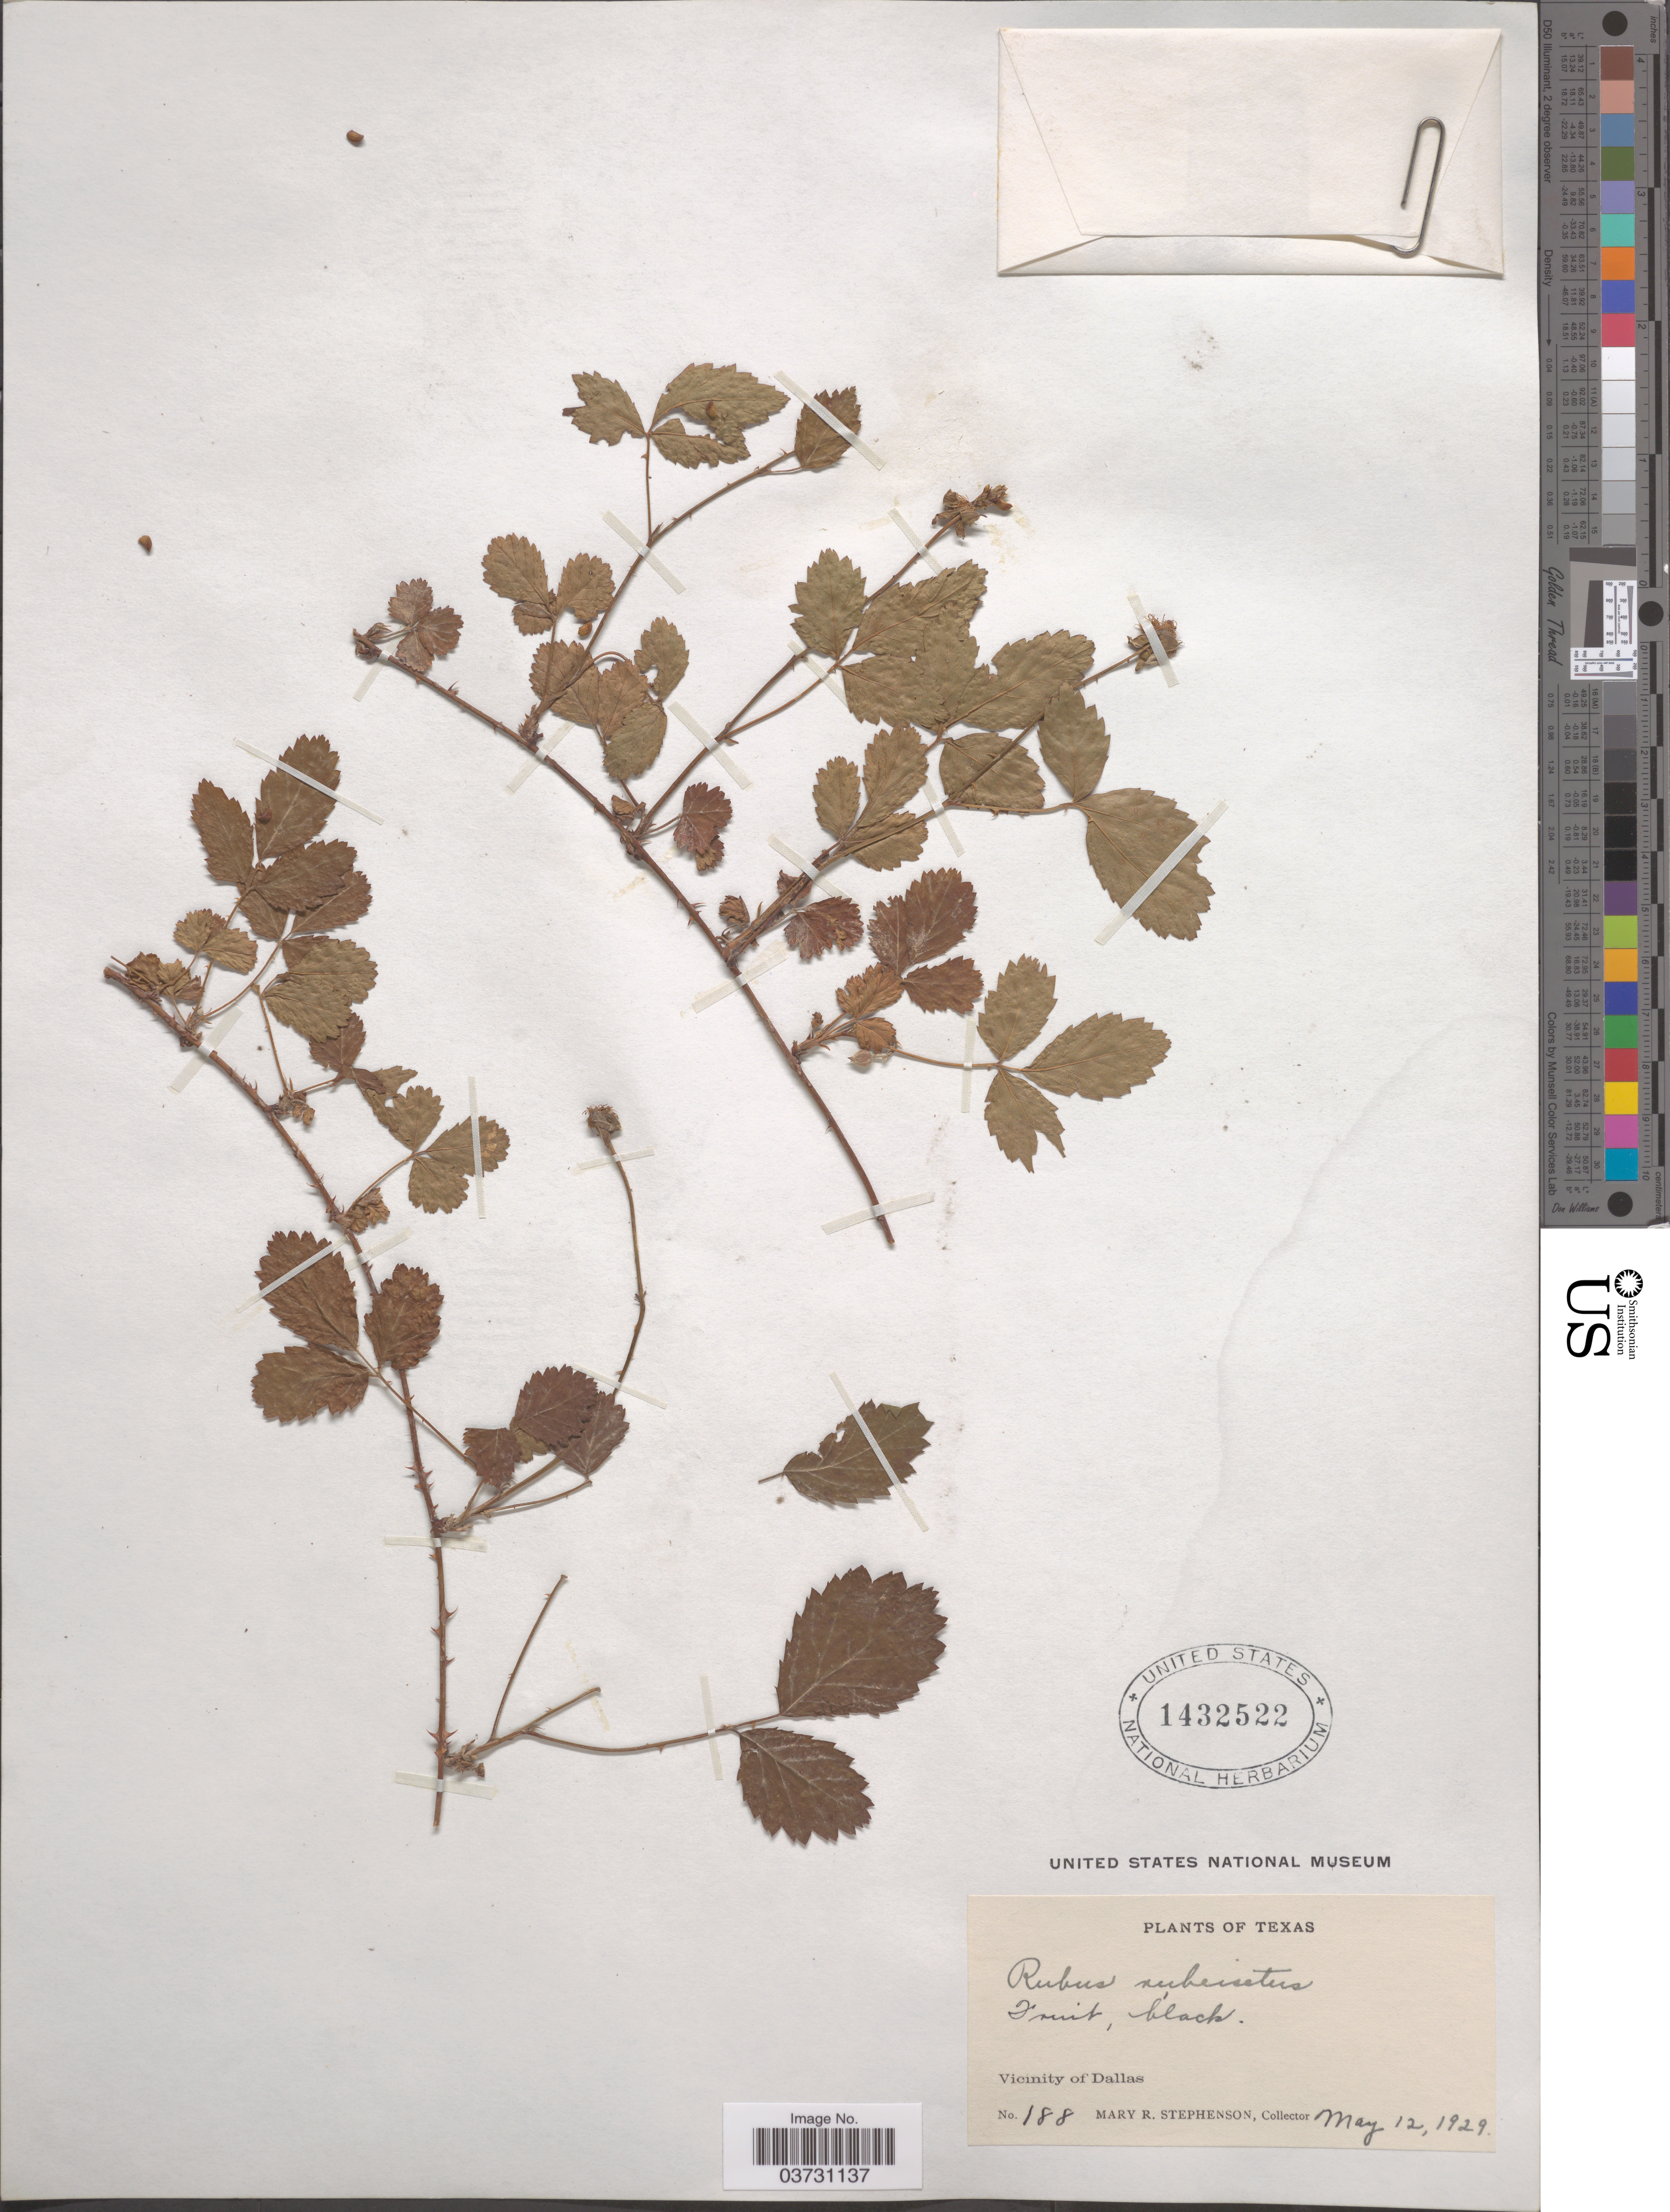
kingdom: Plantae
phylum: Tracheophyta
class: Magnoliopsida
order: Rosales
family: Rosaceae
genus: Rubus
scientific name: Rubus rubrisetus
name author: Rydb.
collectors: M. Stephenson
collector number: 188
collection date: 1929-05-12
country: United States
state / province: Texas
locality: Vicinity of Dallas.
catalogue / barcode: US 1432522